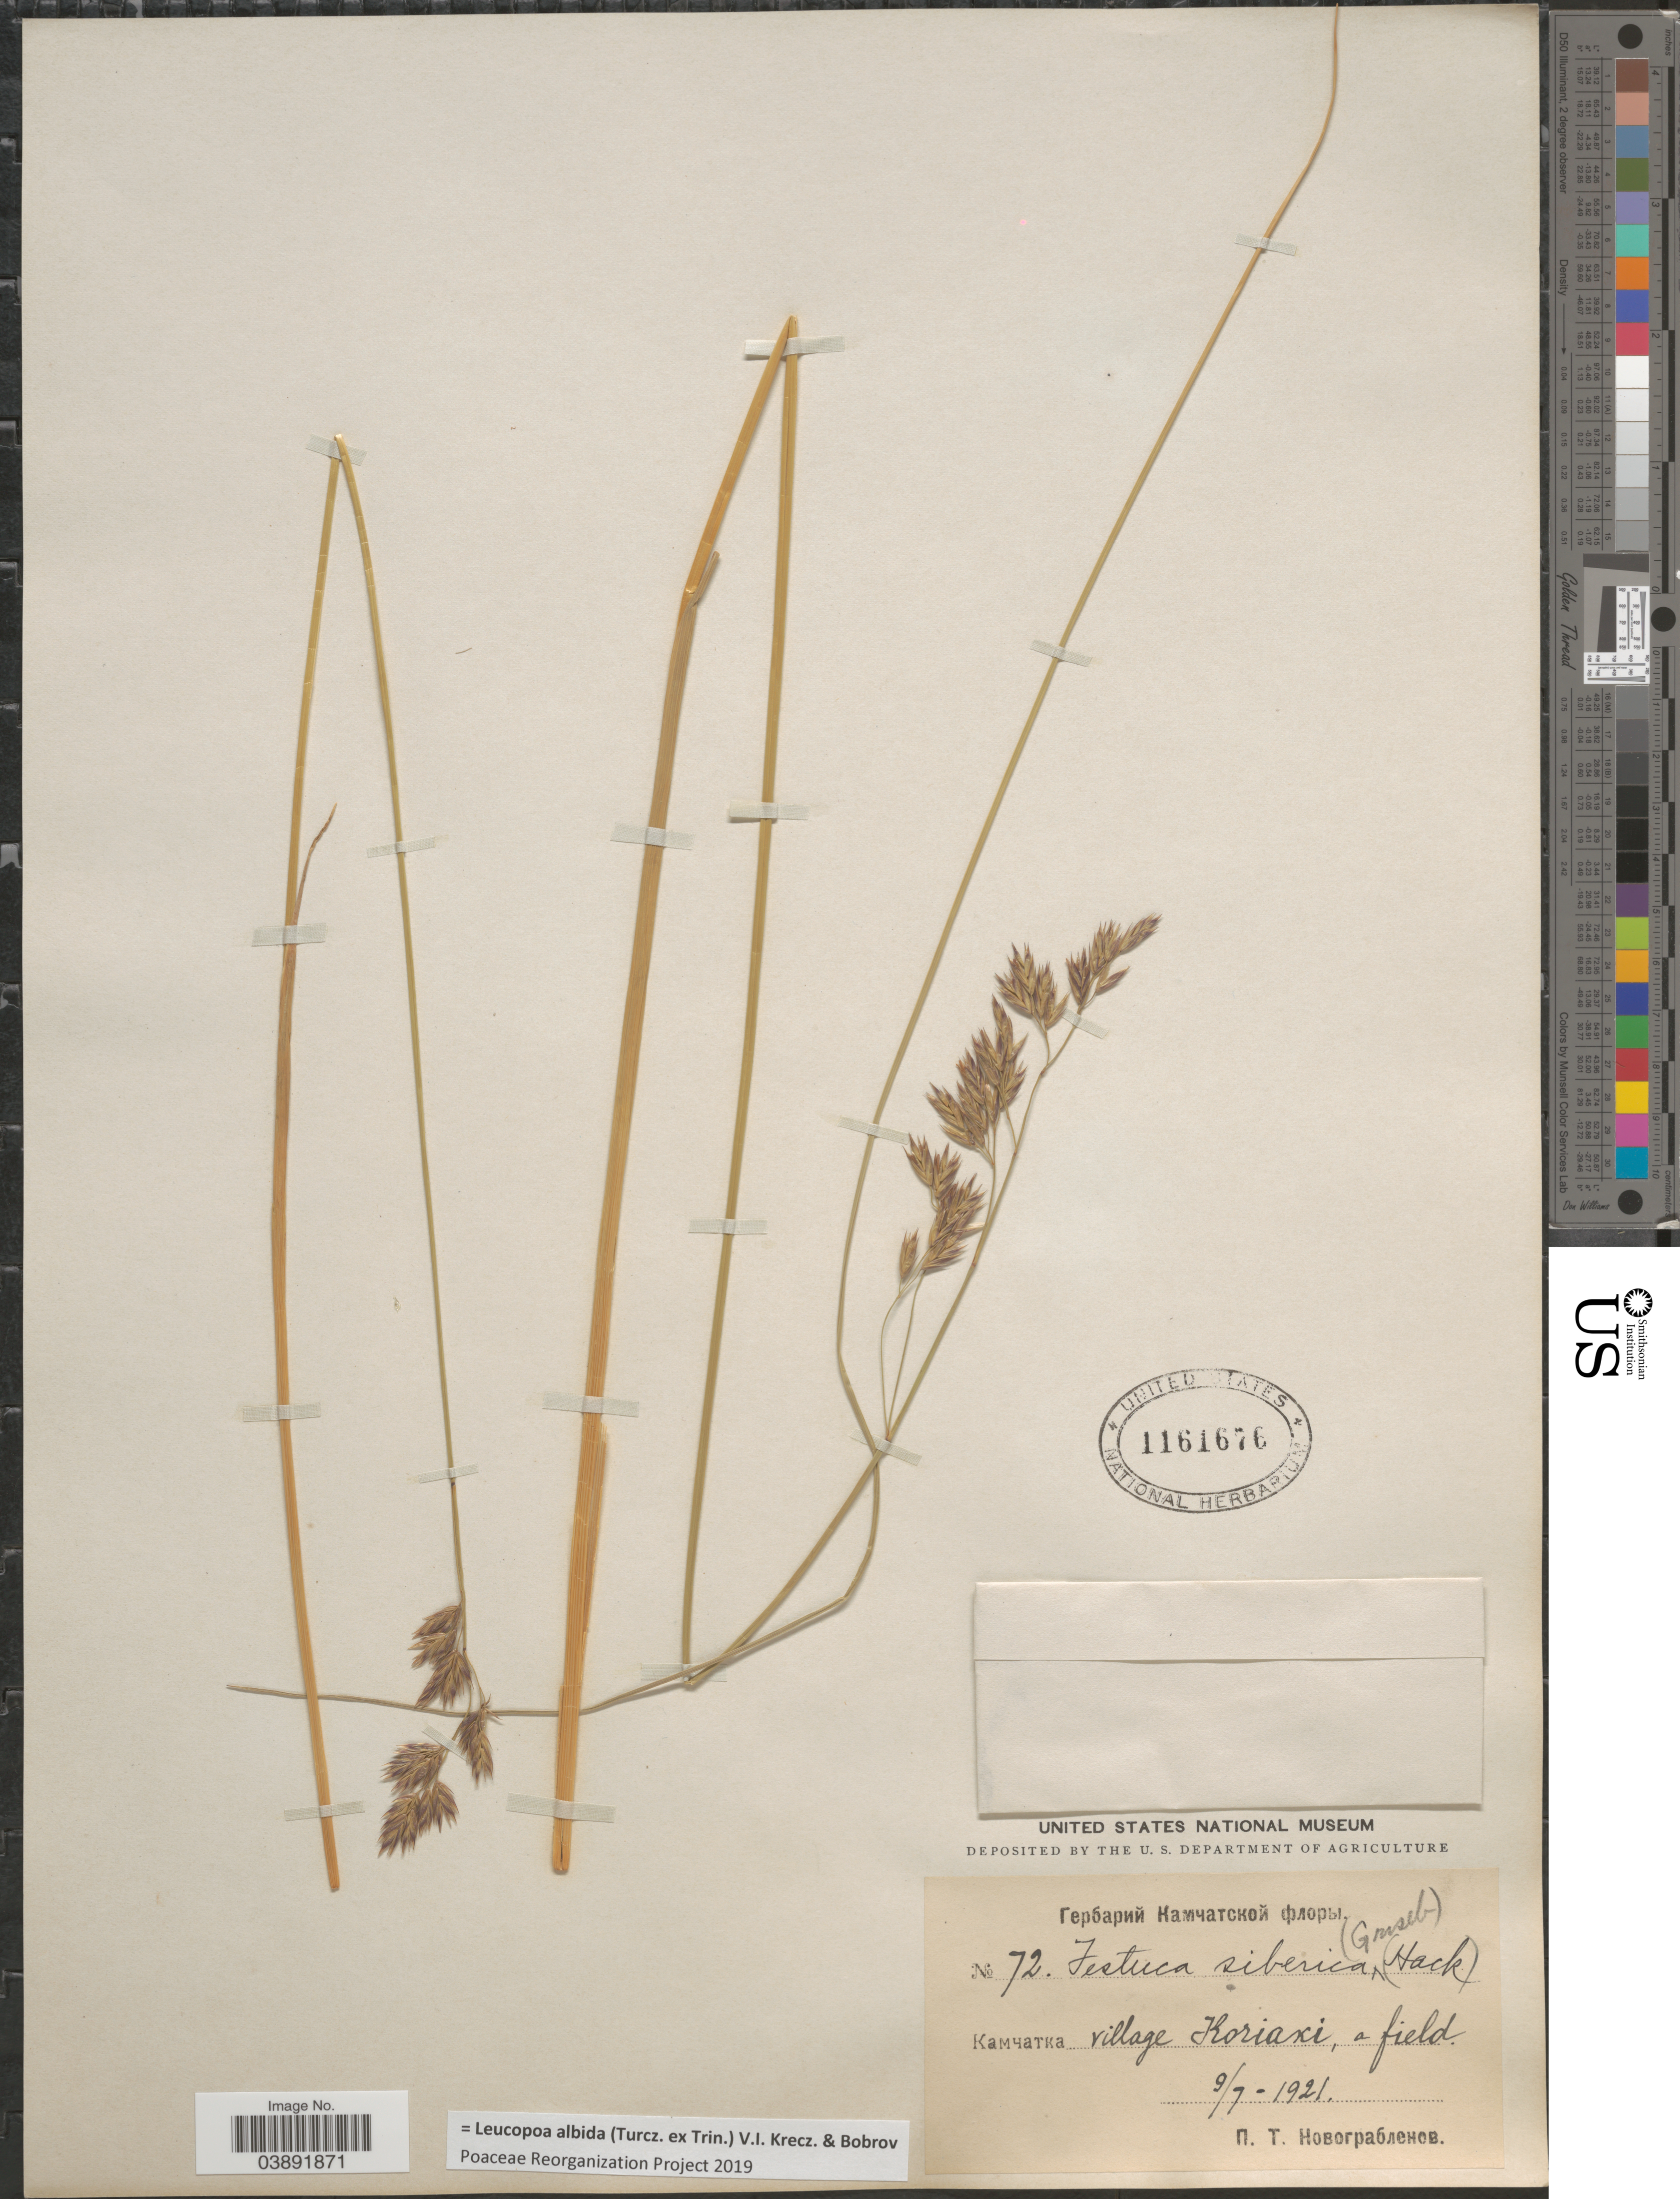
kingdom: Plantae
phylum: Tracheophyta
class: Liliopsida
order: Poales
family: Poaceae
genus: Leucopoa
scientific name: Leucopoa albida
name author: (Turcz. & Trin.) V.I. Krecz. & Bobrov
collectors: P. Novograblenov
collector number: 72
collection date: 1921-07-09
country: Russian Federation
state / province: Kamchatka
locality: Village Koryaki, a field.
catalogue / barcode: US 1161676